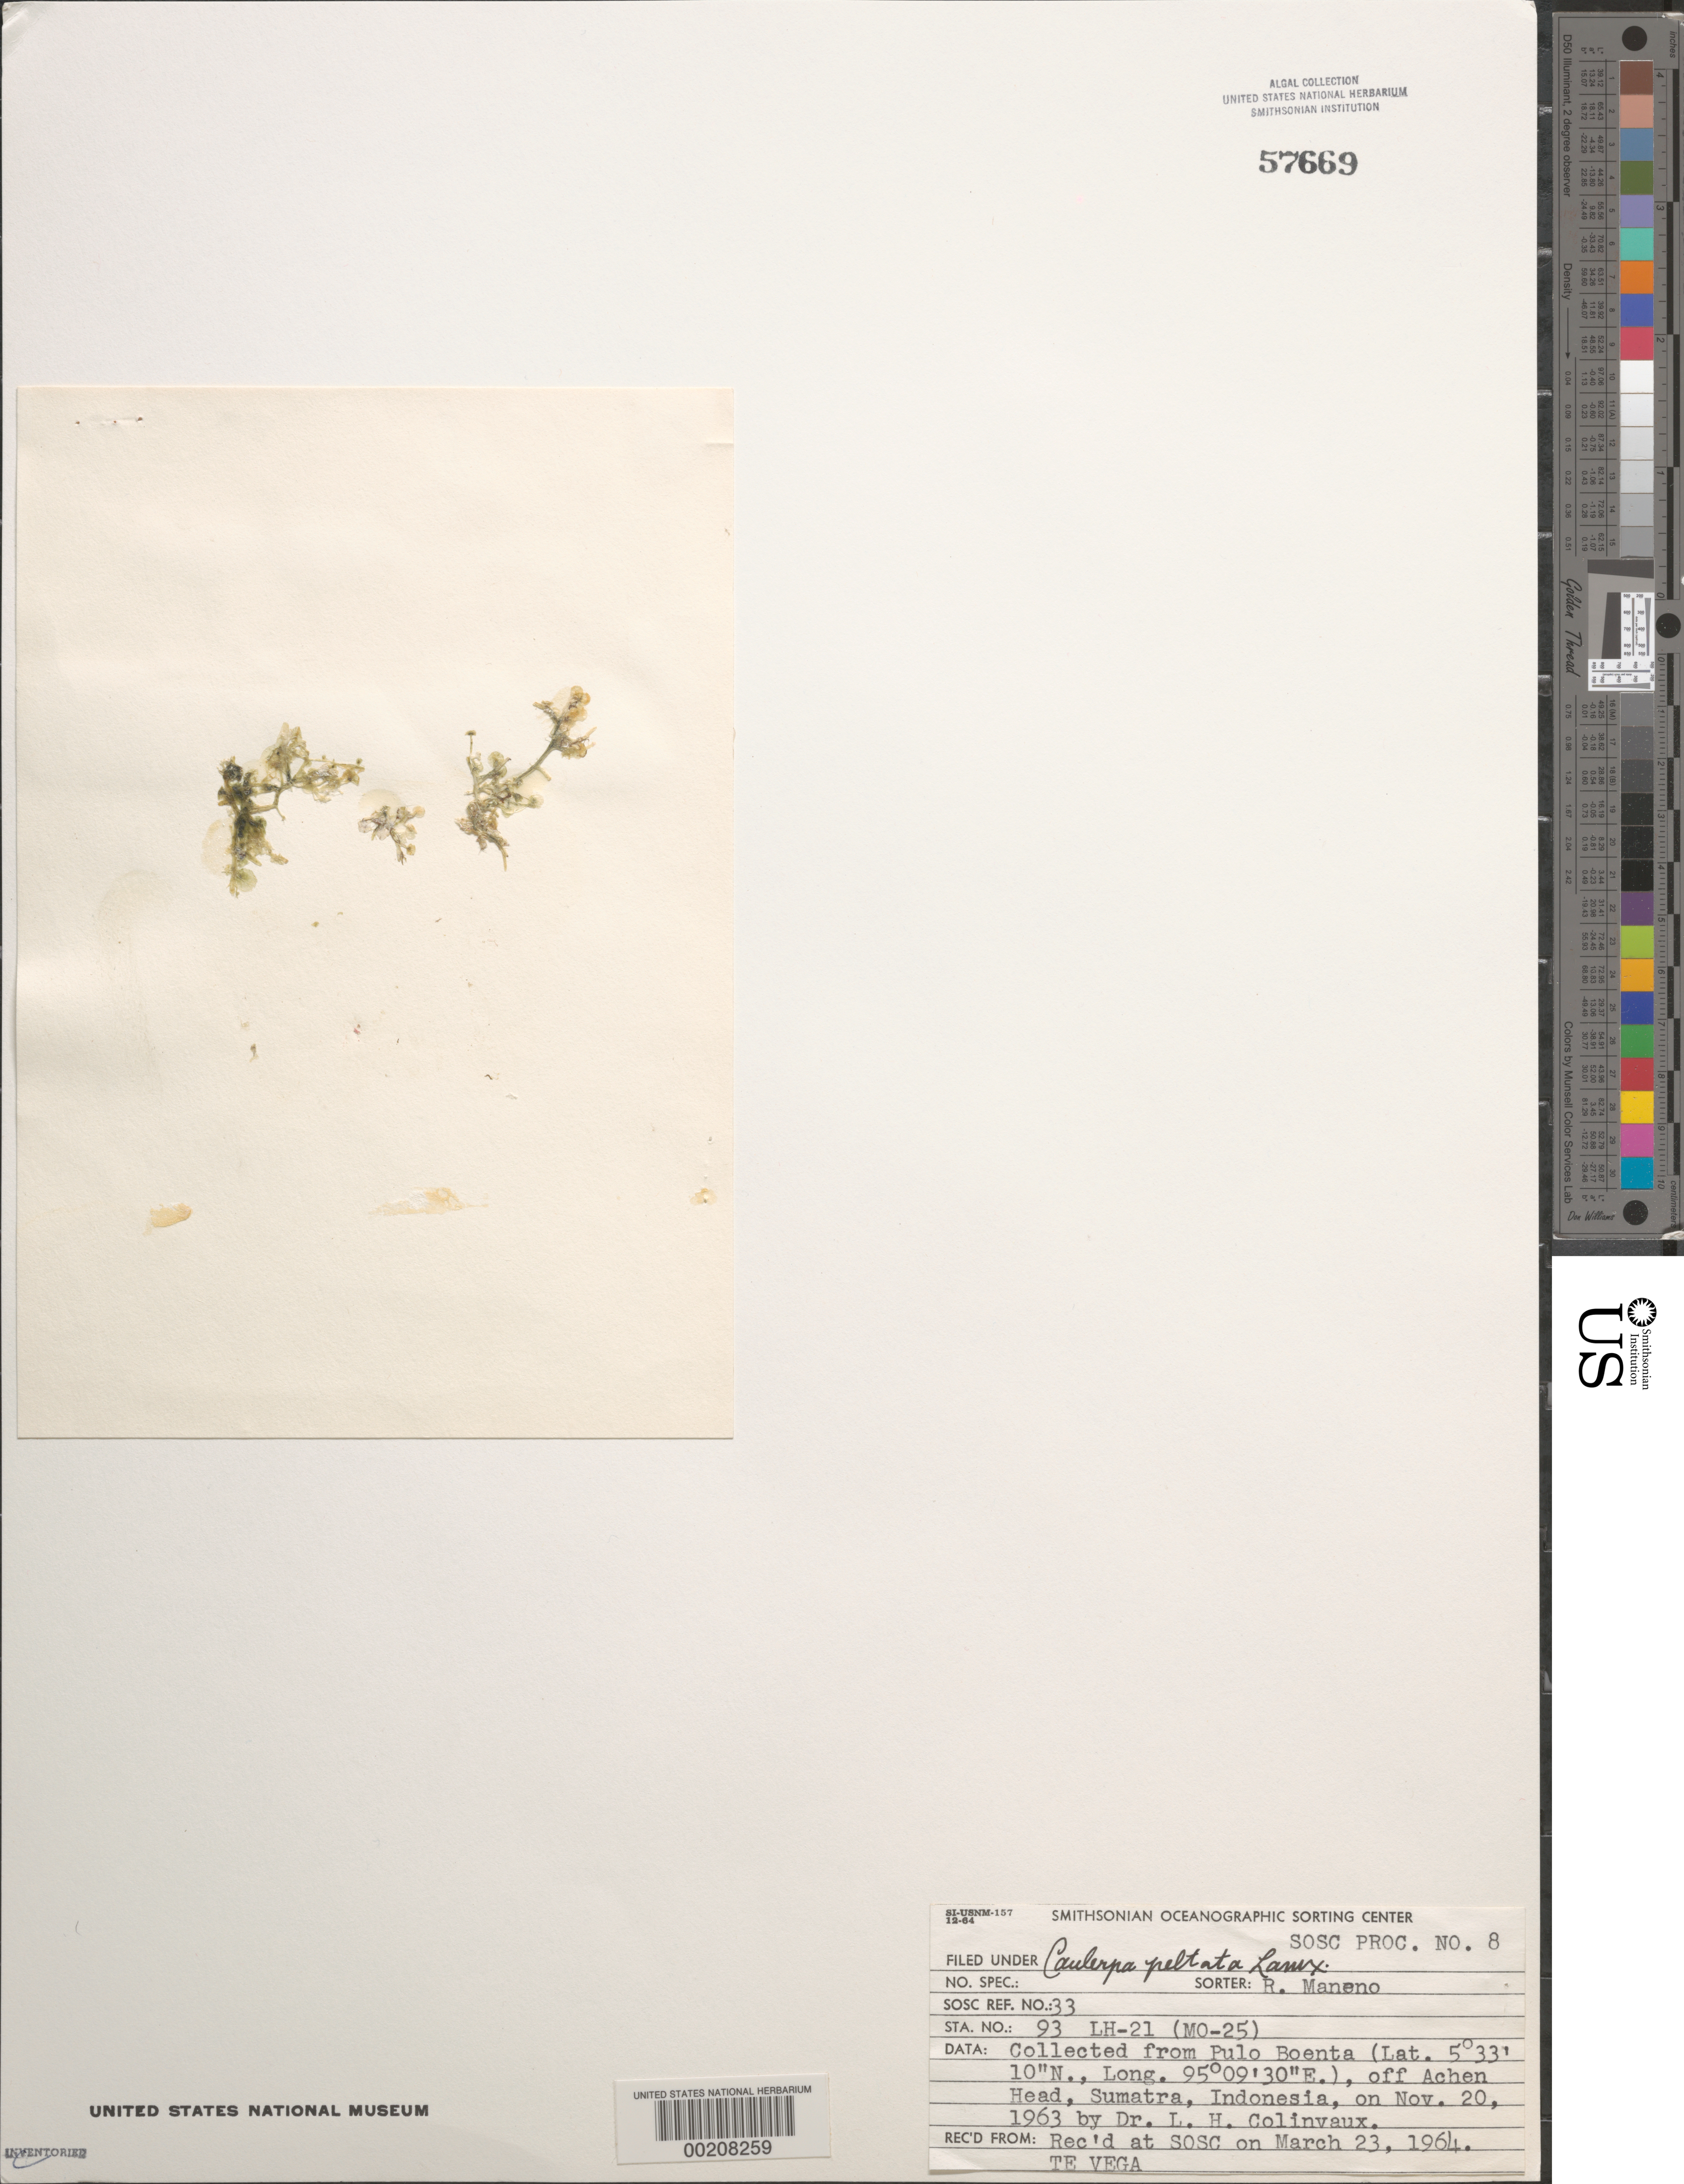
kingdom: Plantae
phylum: Chlorophyta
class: Ulvophyceae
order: Cladophorales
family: Cladophoraceae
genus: Cladophora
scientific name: Cladophora glomerata var. crassior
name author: (C. Agardh) C. Hoek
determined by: Algae name updating Project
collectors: L. Hillis-Colinvaux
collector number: LH-21 & MO-25 & STATION 93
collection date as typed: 20 Nov 1963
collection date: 1963-11-20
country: Indonesia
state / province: Sumatra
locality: Pulo boenta, off achen head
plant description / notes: Te Vega Cruise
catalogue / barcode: US 57669